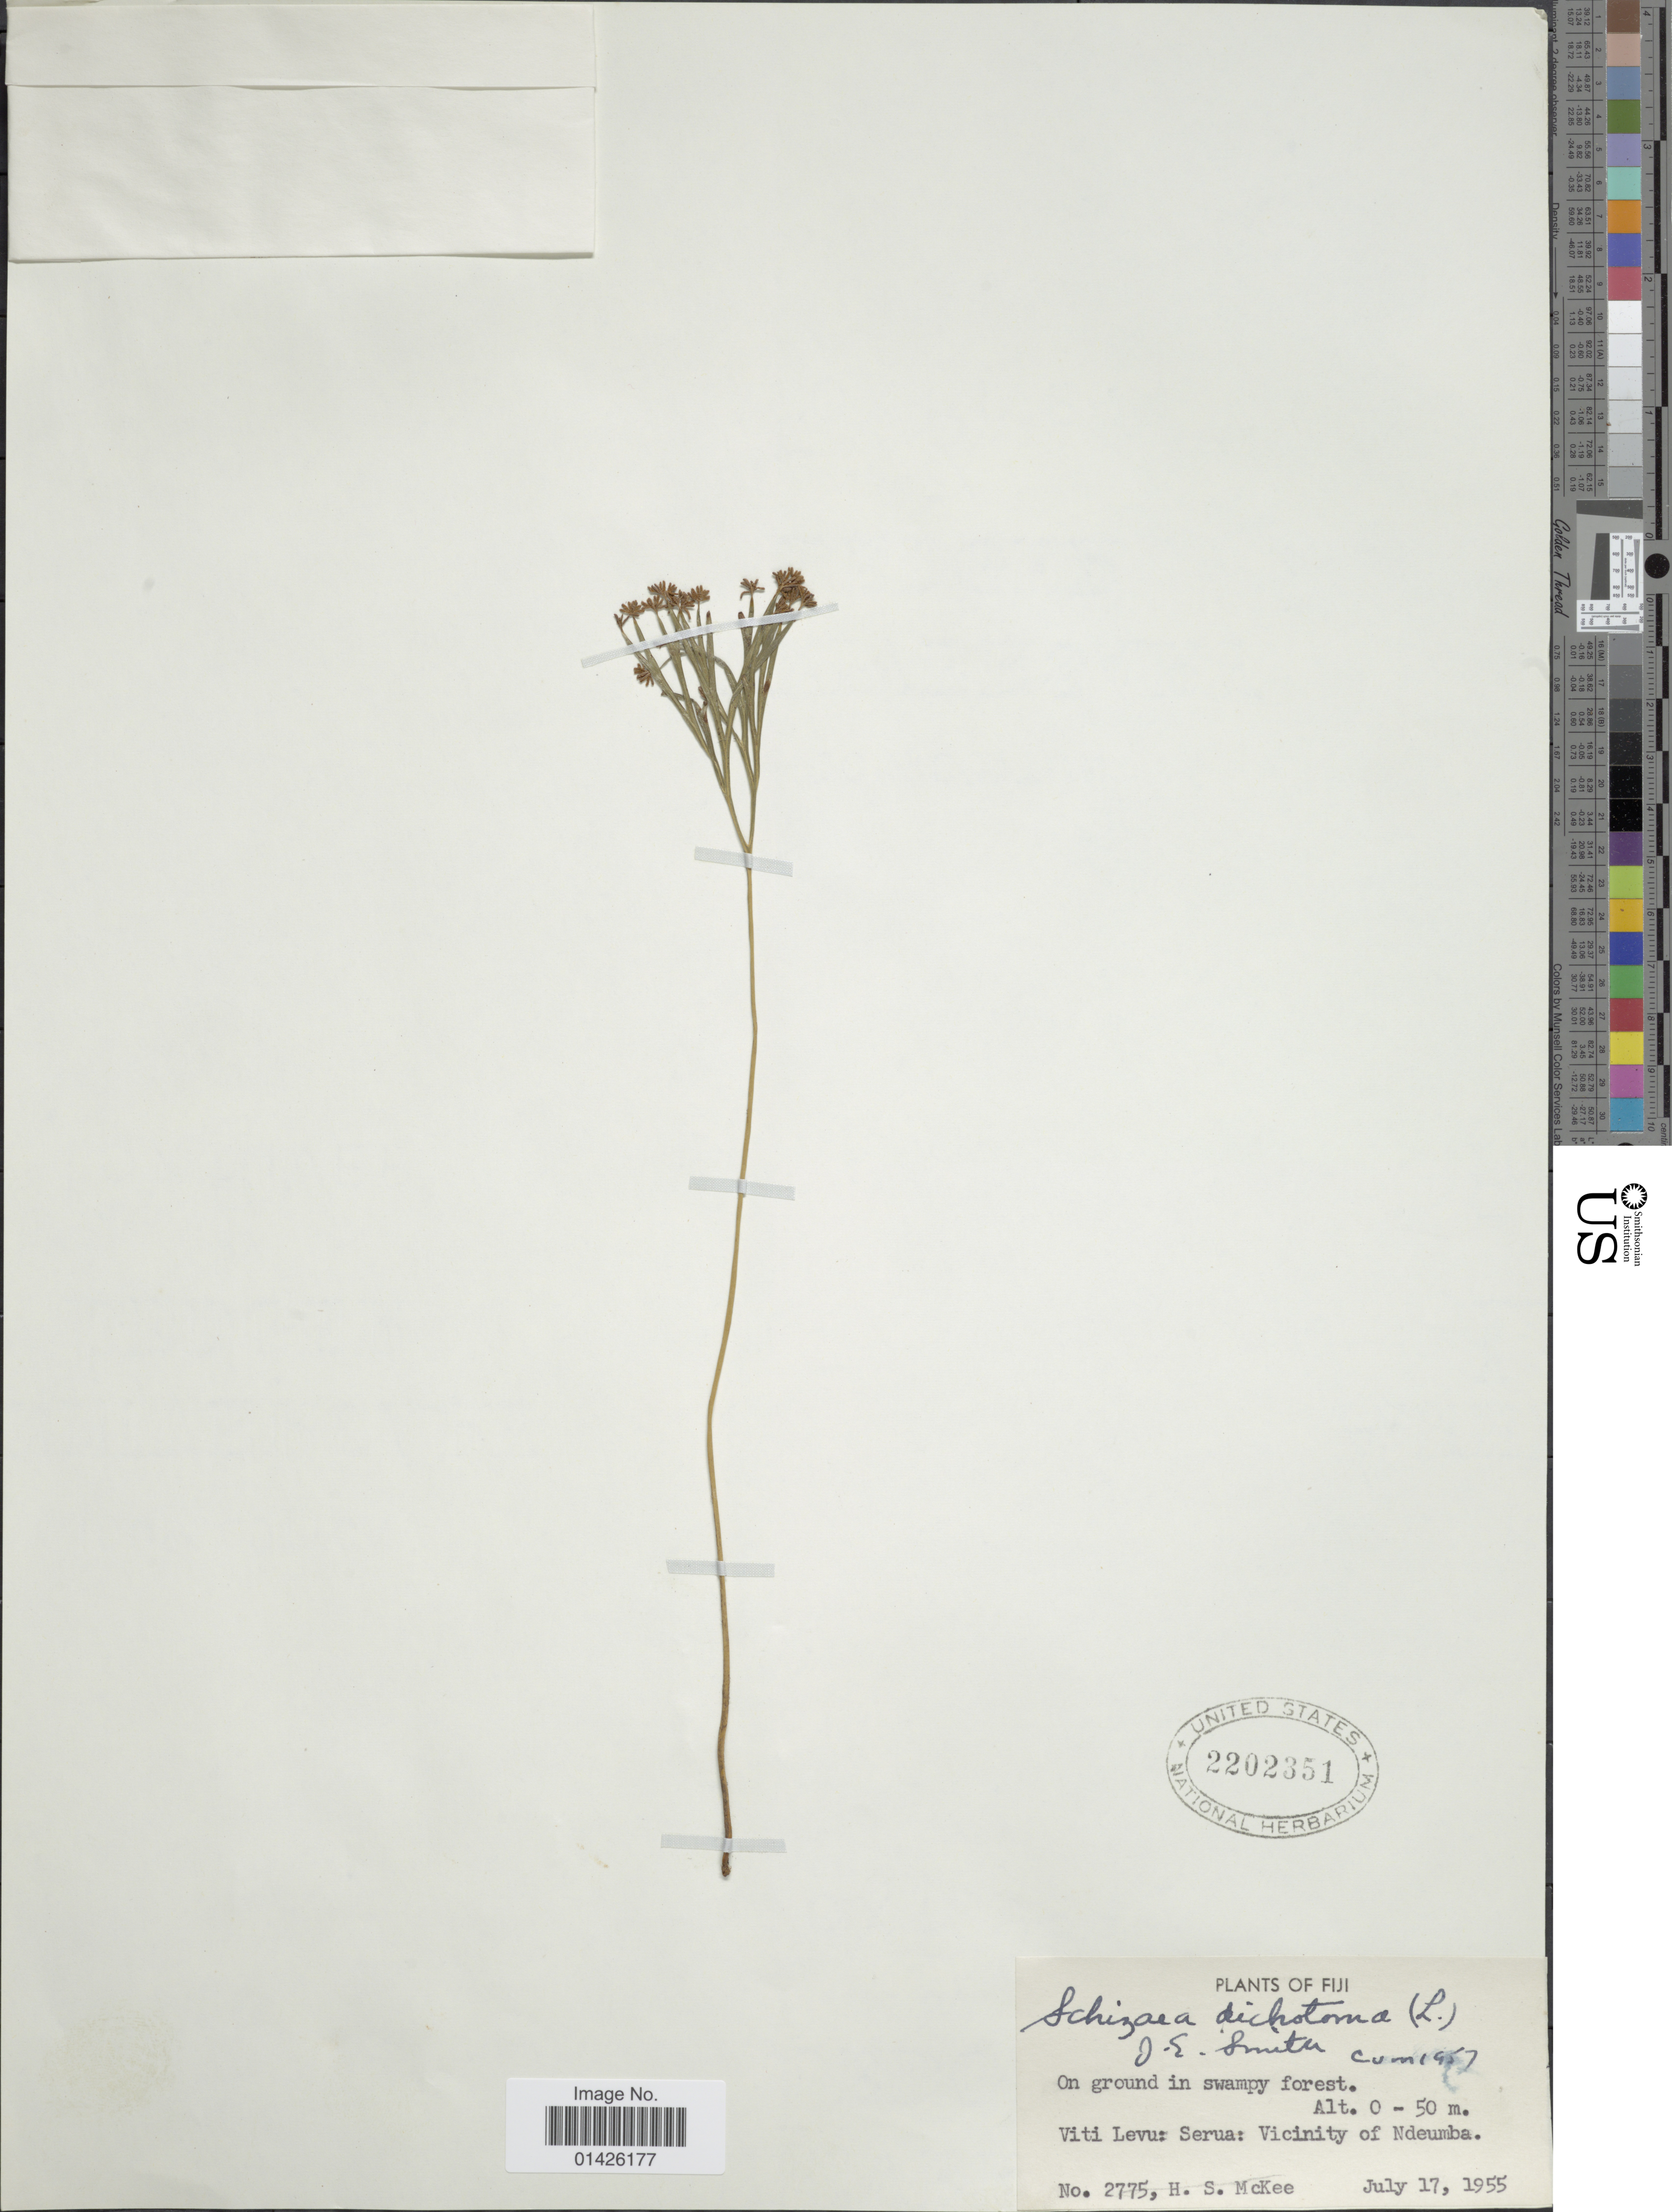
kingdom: Plantae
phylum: Tracheophyta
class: Polypodiopsida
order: Schizaeales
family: Schizaeaceae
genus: Schizaea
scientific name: Schizaea dichotoma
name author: (L.) J. Sm.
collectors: H. S. McKee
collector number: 2775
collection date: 1955-07-17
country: Fiji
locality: Viti Levu: Serua: Vicinity of Ndeumba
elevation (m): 0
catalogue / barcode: US 2202351